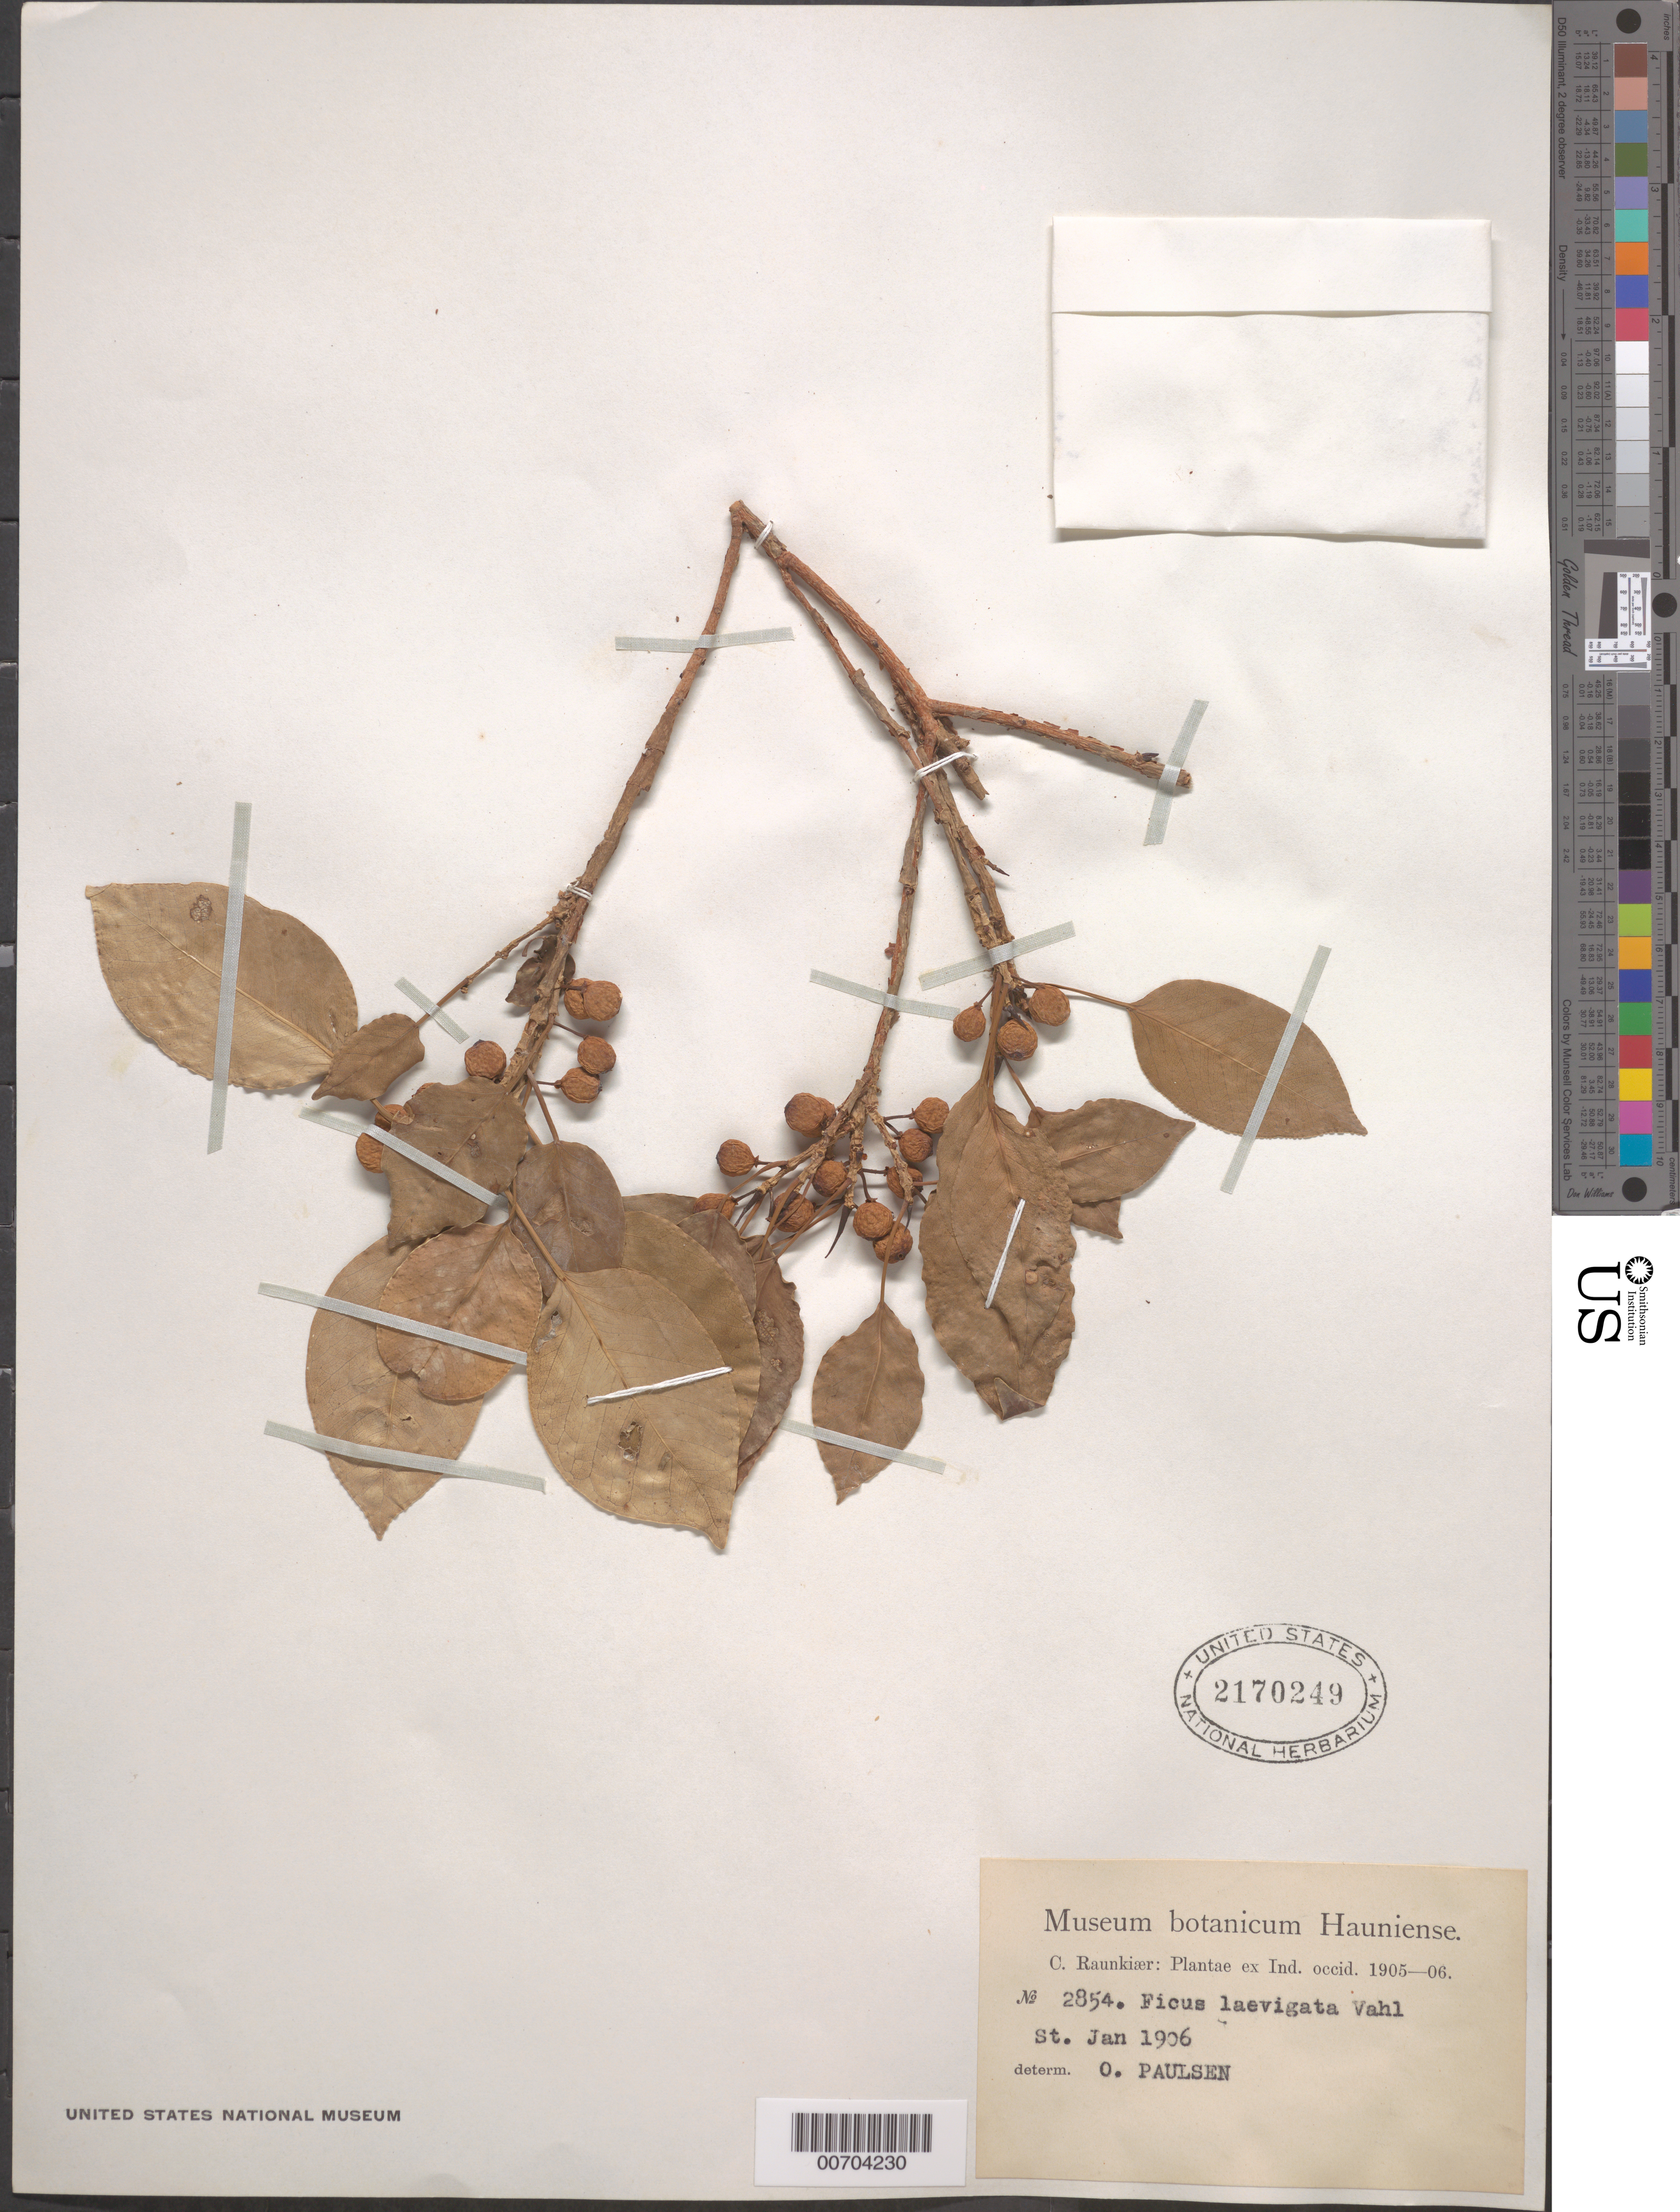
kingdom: Plantae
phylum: Tracheophyta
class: Magnoliopsida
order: Rosales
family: Moraceae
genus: Ficus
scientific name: Ficus laevigata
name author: Vahl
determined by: Paulsen, O.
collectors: C. C. Raunkiaer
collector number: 2854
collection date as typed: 1906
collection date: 1906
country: U.S. Virgin Islands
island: St. John Island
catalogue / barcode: US 2170279